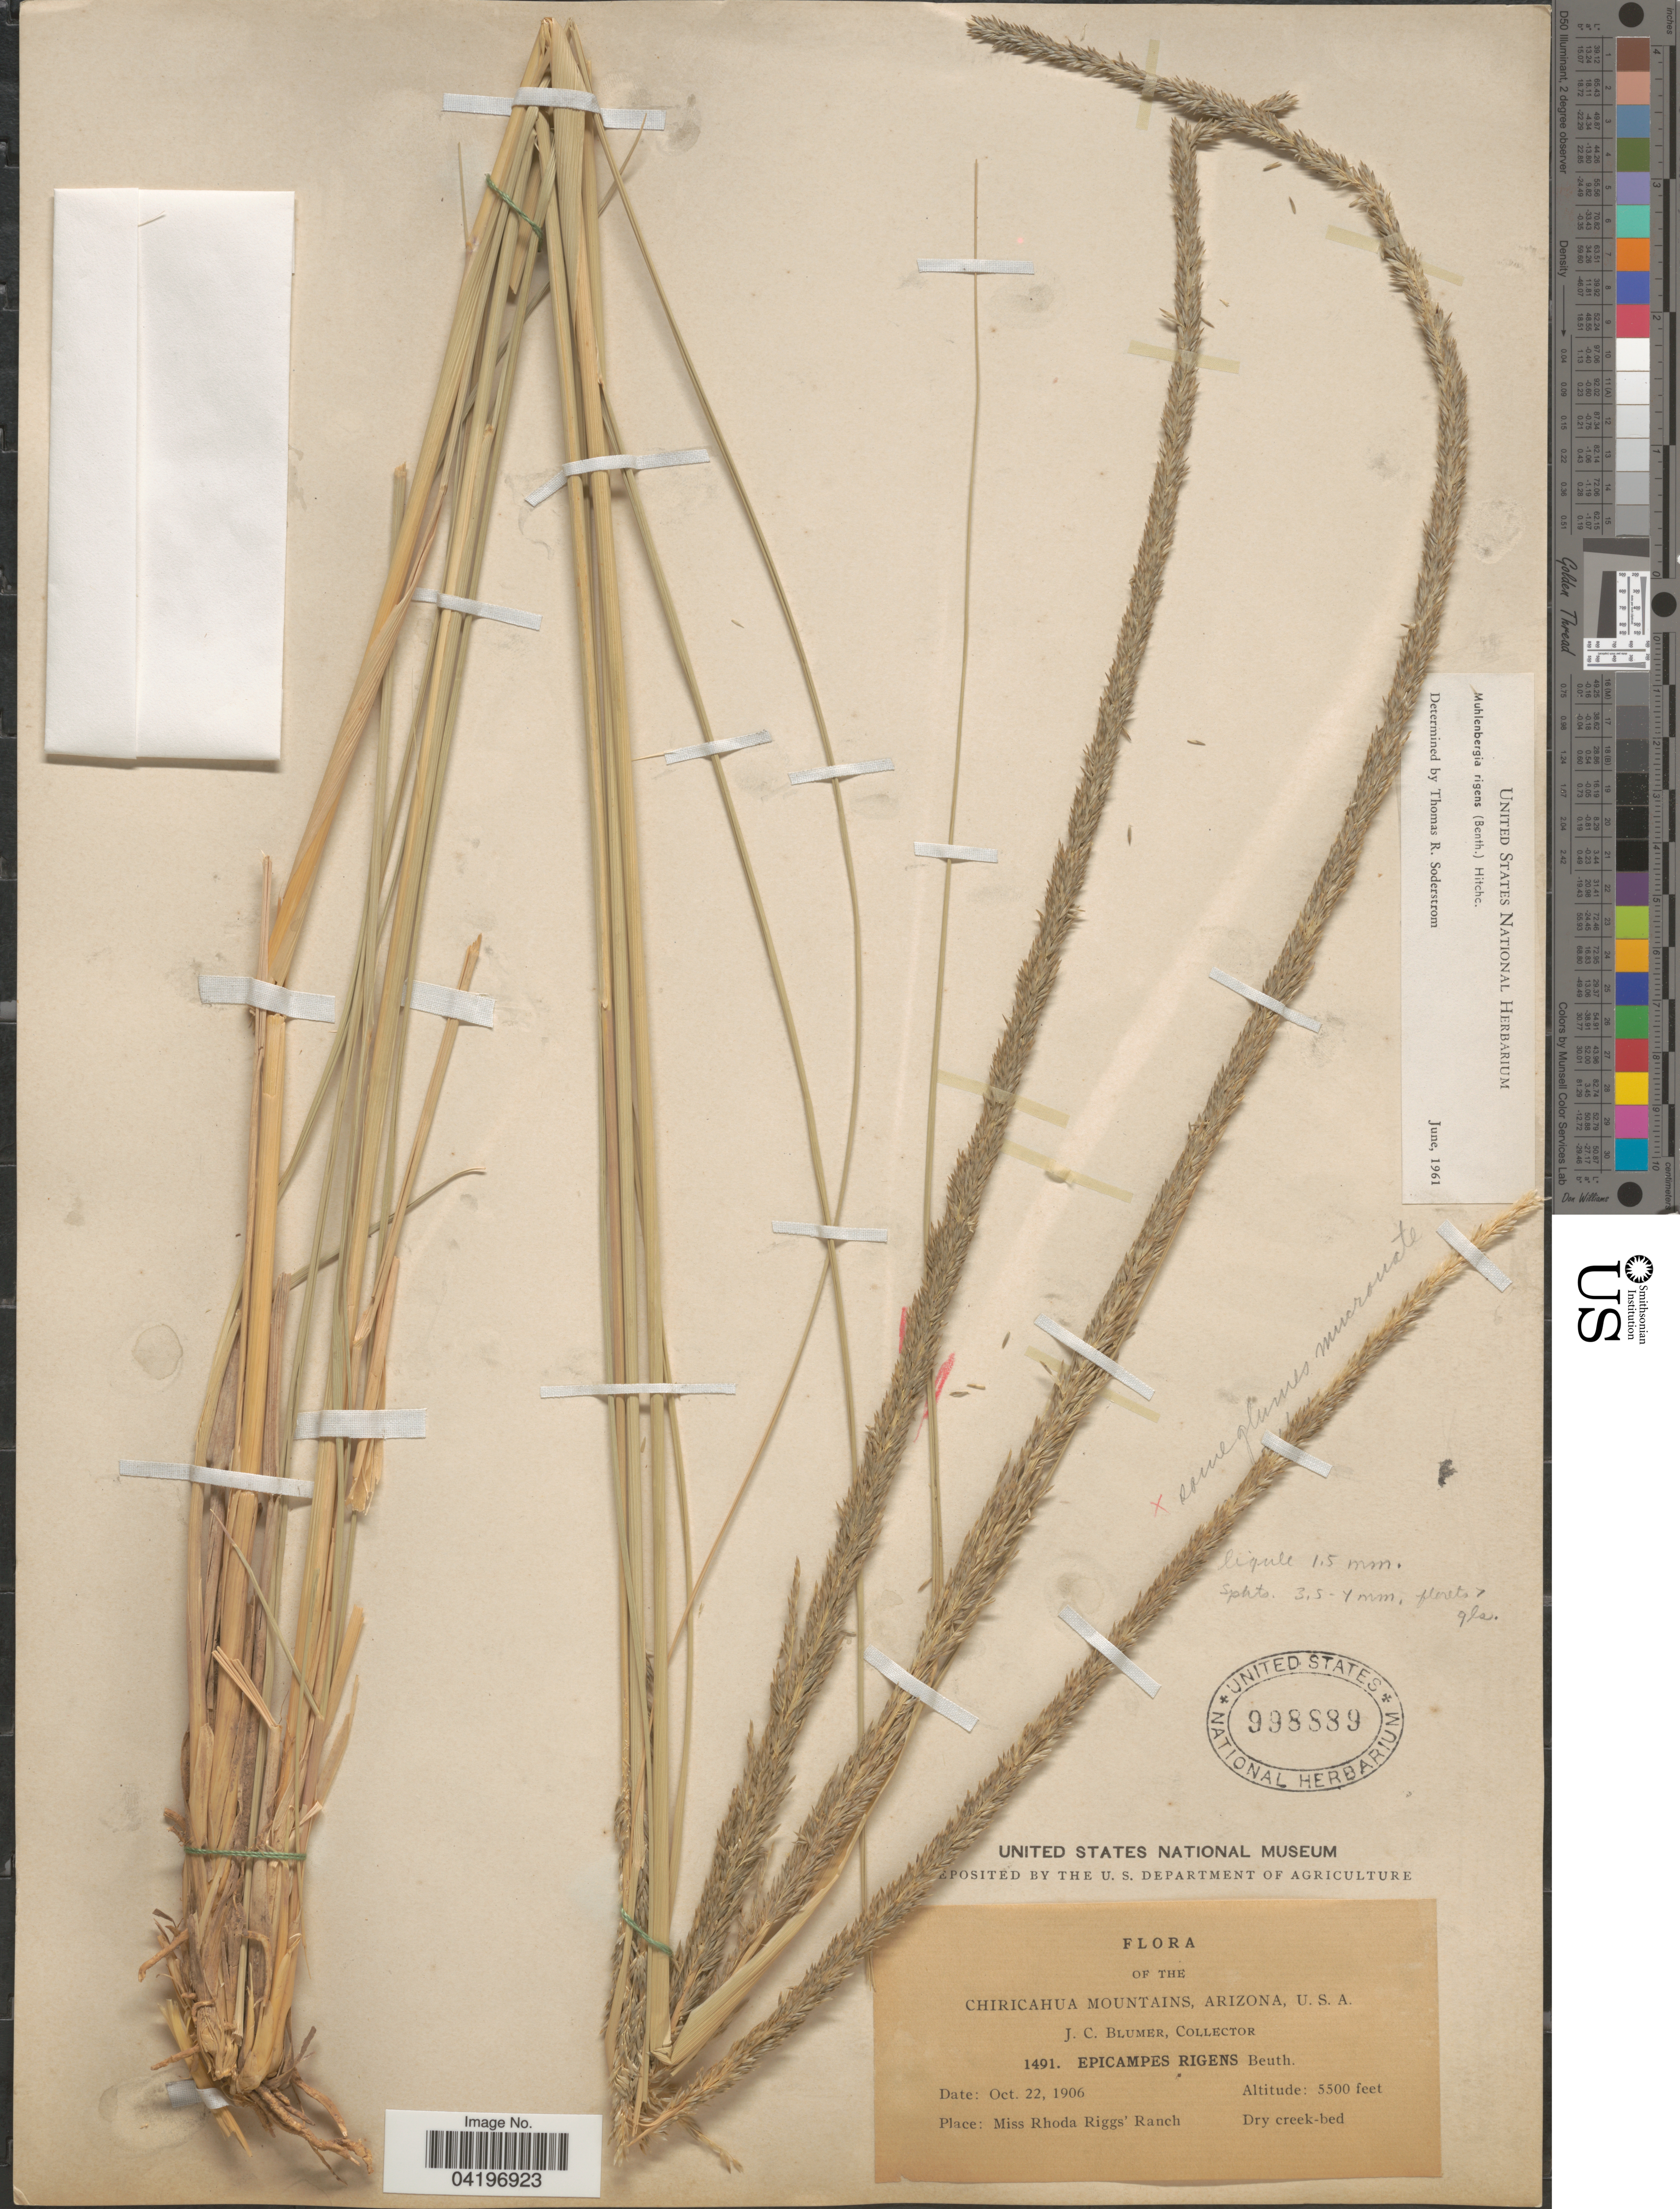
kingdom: Plantae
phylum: Tracheophyta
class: Liliopsida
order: Poales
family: Poaceae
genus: Muhlenbergia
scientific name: Muhlenbergia rigens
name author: (Benth.) Hitchc.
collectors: J. C. Blumer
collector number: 1491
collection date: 1906-10-22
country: United States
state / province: Arizona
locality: Chiricahua Mountains. Miss Rhoda Rigg's Ranch.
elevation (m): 1676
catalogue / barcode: US 998889